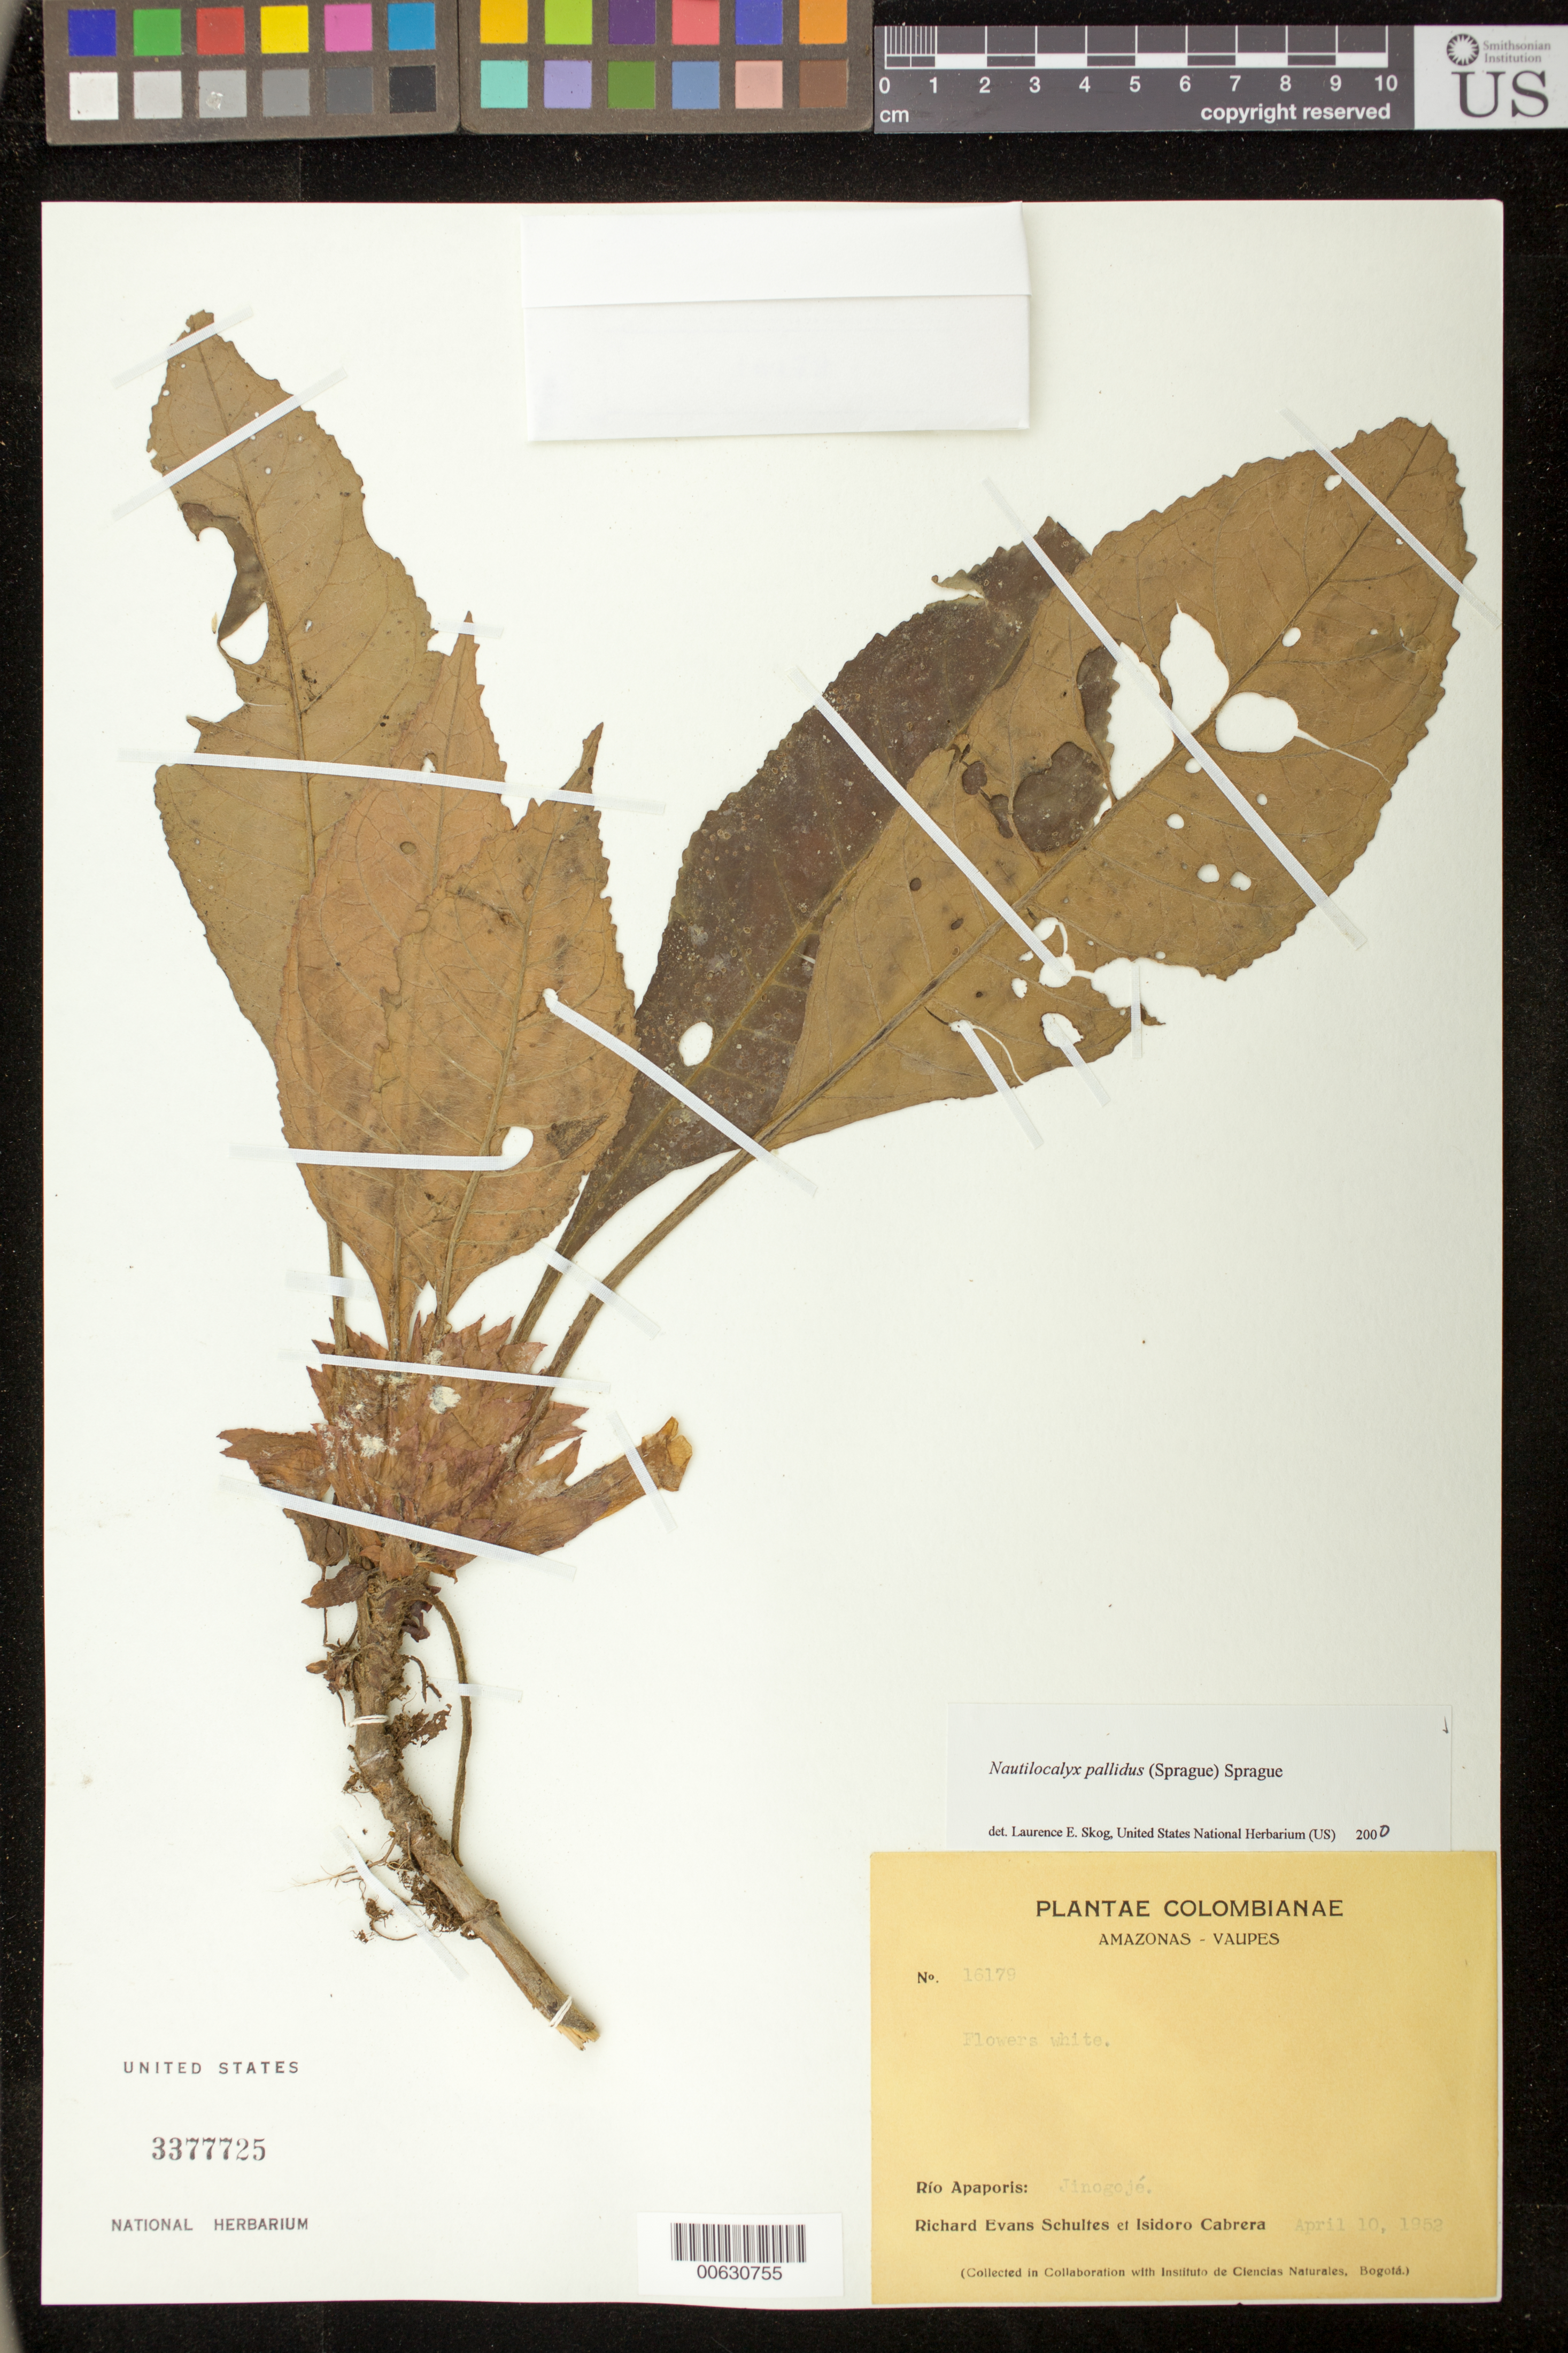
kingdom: Plantae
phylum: Tracheophyta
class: Magnoliopsida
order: Lamiales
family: Gesneriaceae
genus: Nautilocalyx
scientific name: Nautilocalyx pallidus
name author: (Sprague) C. Sprague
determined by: Skog, Laurence E.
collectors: R. E. Schultes & I. Cabrera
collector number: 16179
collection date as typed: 10 Apr 1952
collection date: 1952-04-10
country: Colombia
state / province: Amazônas / Vaupés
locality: Río Apaporis: Jinogojé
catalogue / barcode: US 3377725